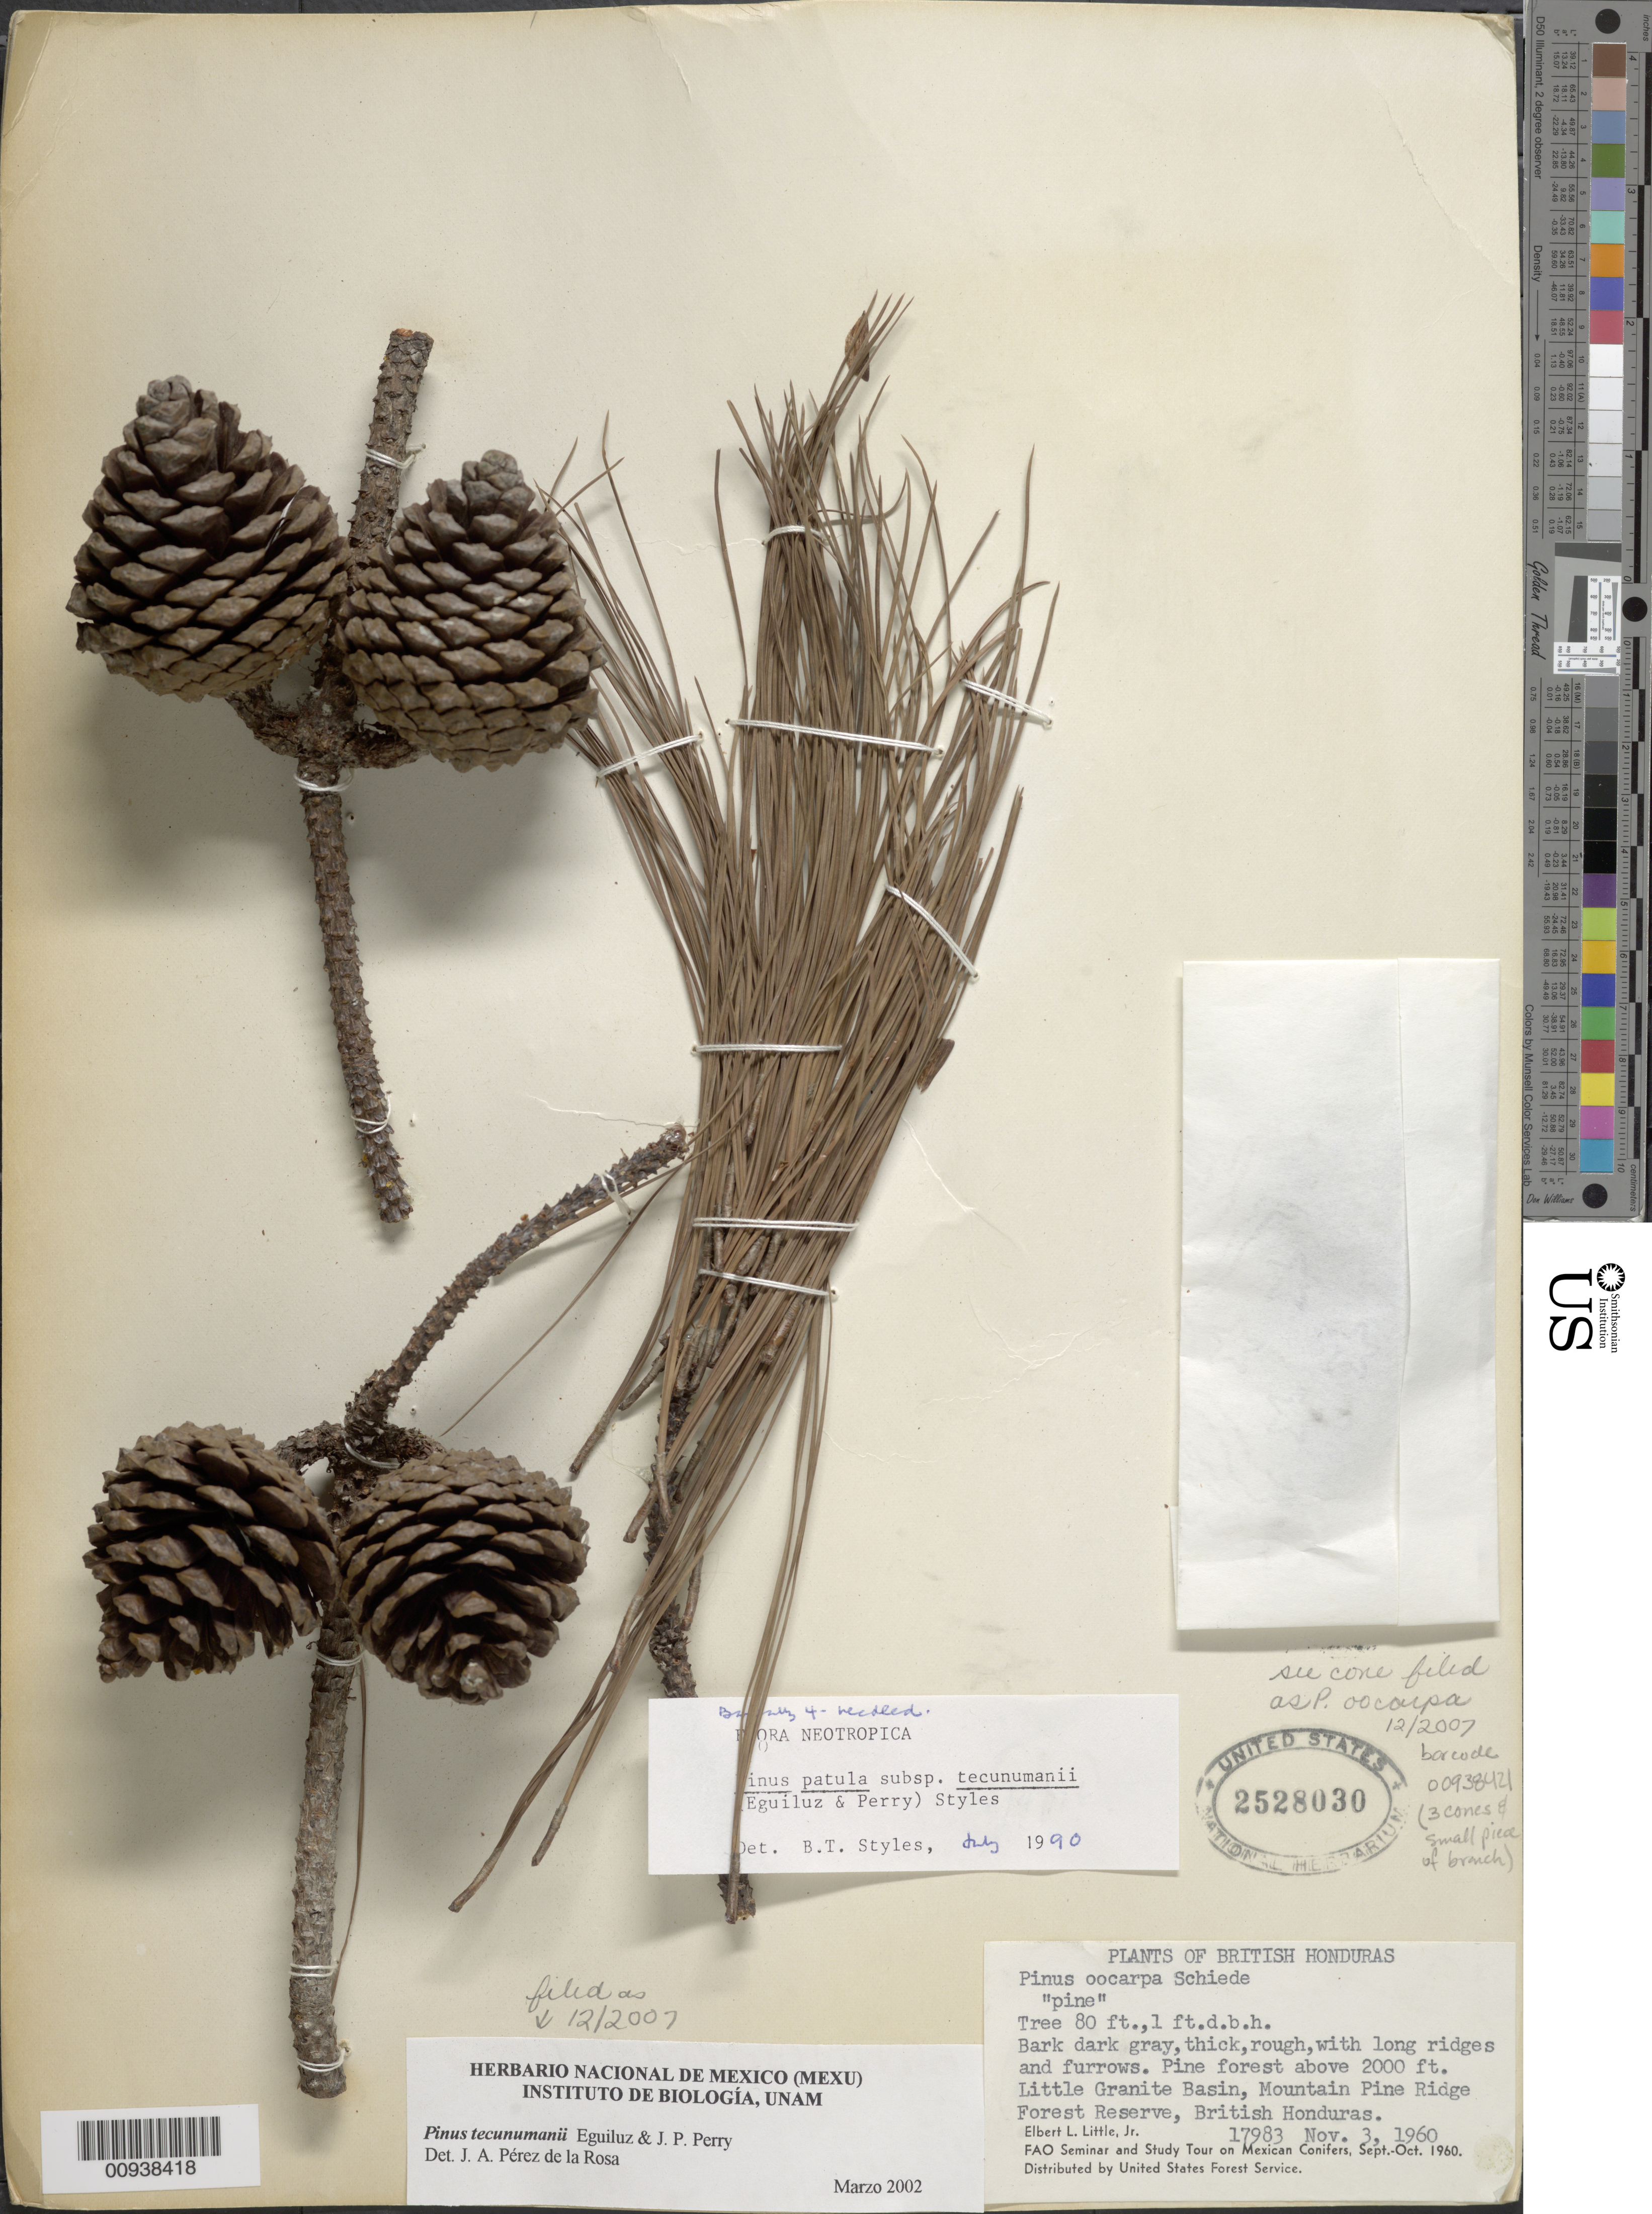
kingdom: Plantae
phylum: Tracheophyta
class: Pinopsida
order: Pinales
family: Pinaceae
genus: Pinus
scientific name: Pinus tecunumanii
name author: F. Schwerdtf. ex Eguiluz & J.P. Perry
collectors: E. L. Little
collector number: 17983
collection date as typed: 03 Nov 1960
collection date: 1960-11-03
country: Belize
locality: Little Granite Basin, Mountain Pine Ridge Forest Reserve, Bristish Honduras.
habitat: Pine forest.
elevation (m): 610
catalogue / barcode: US 2528030